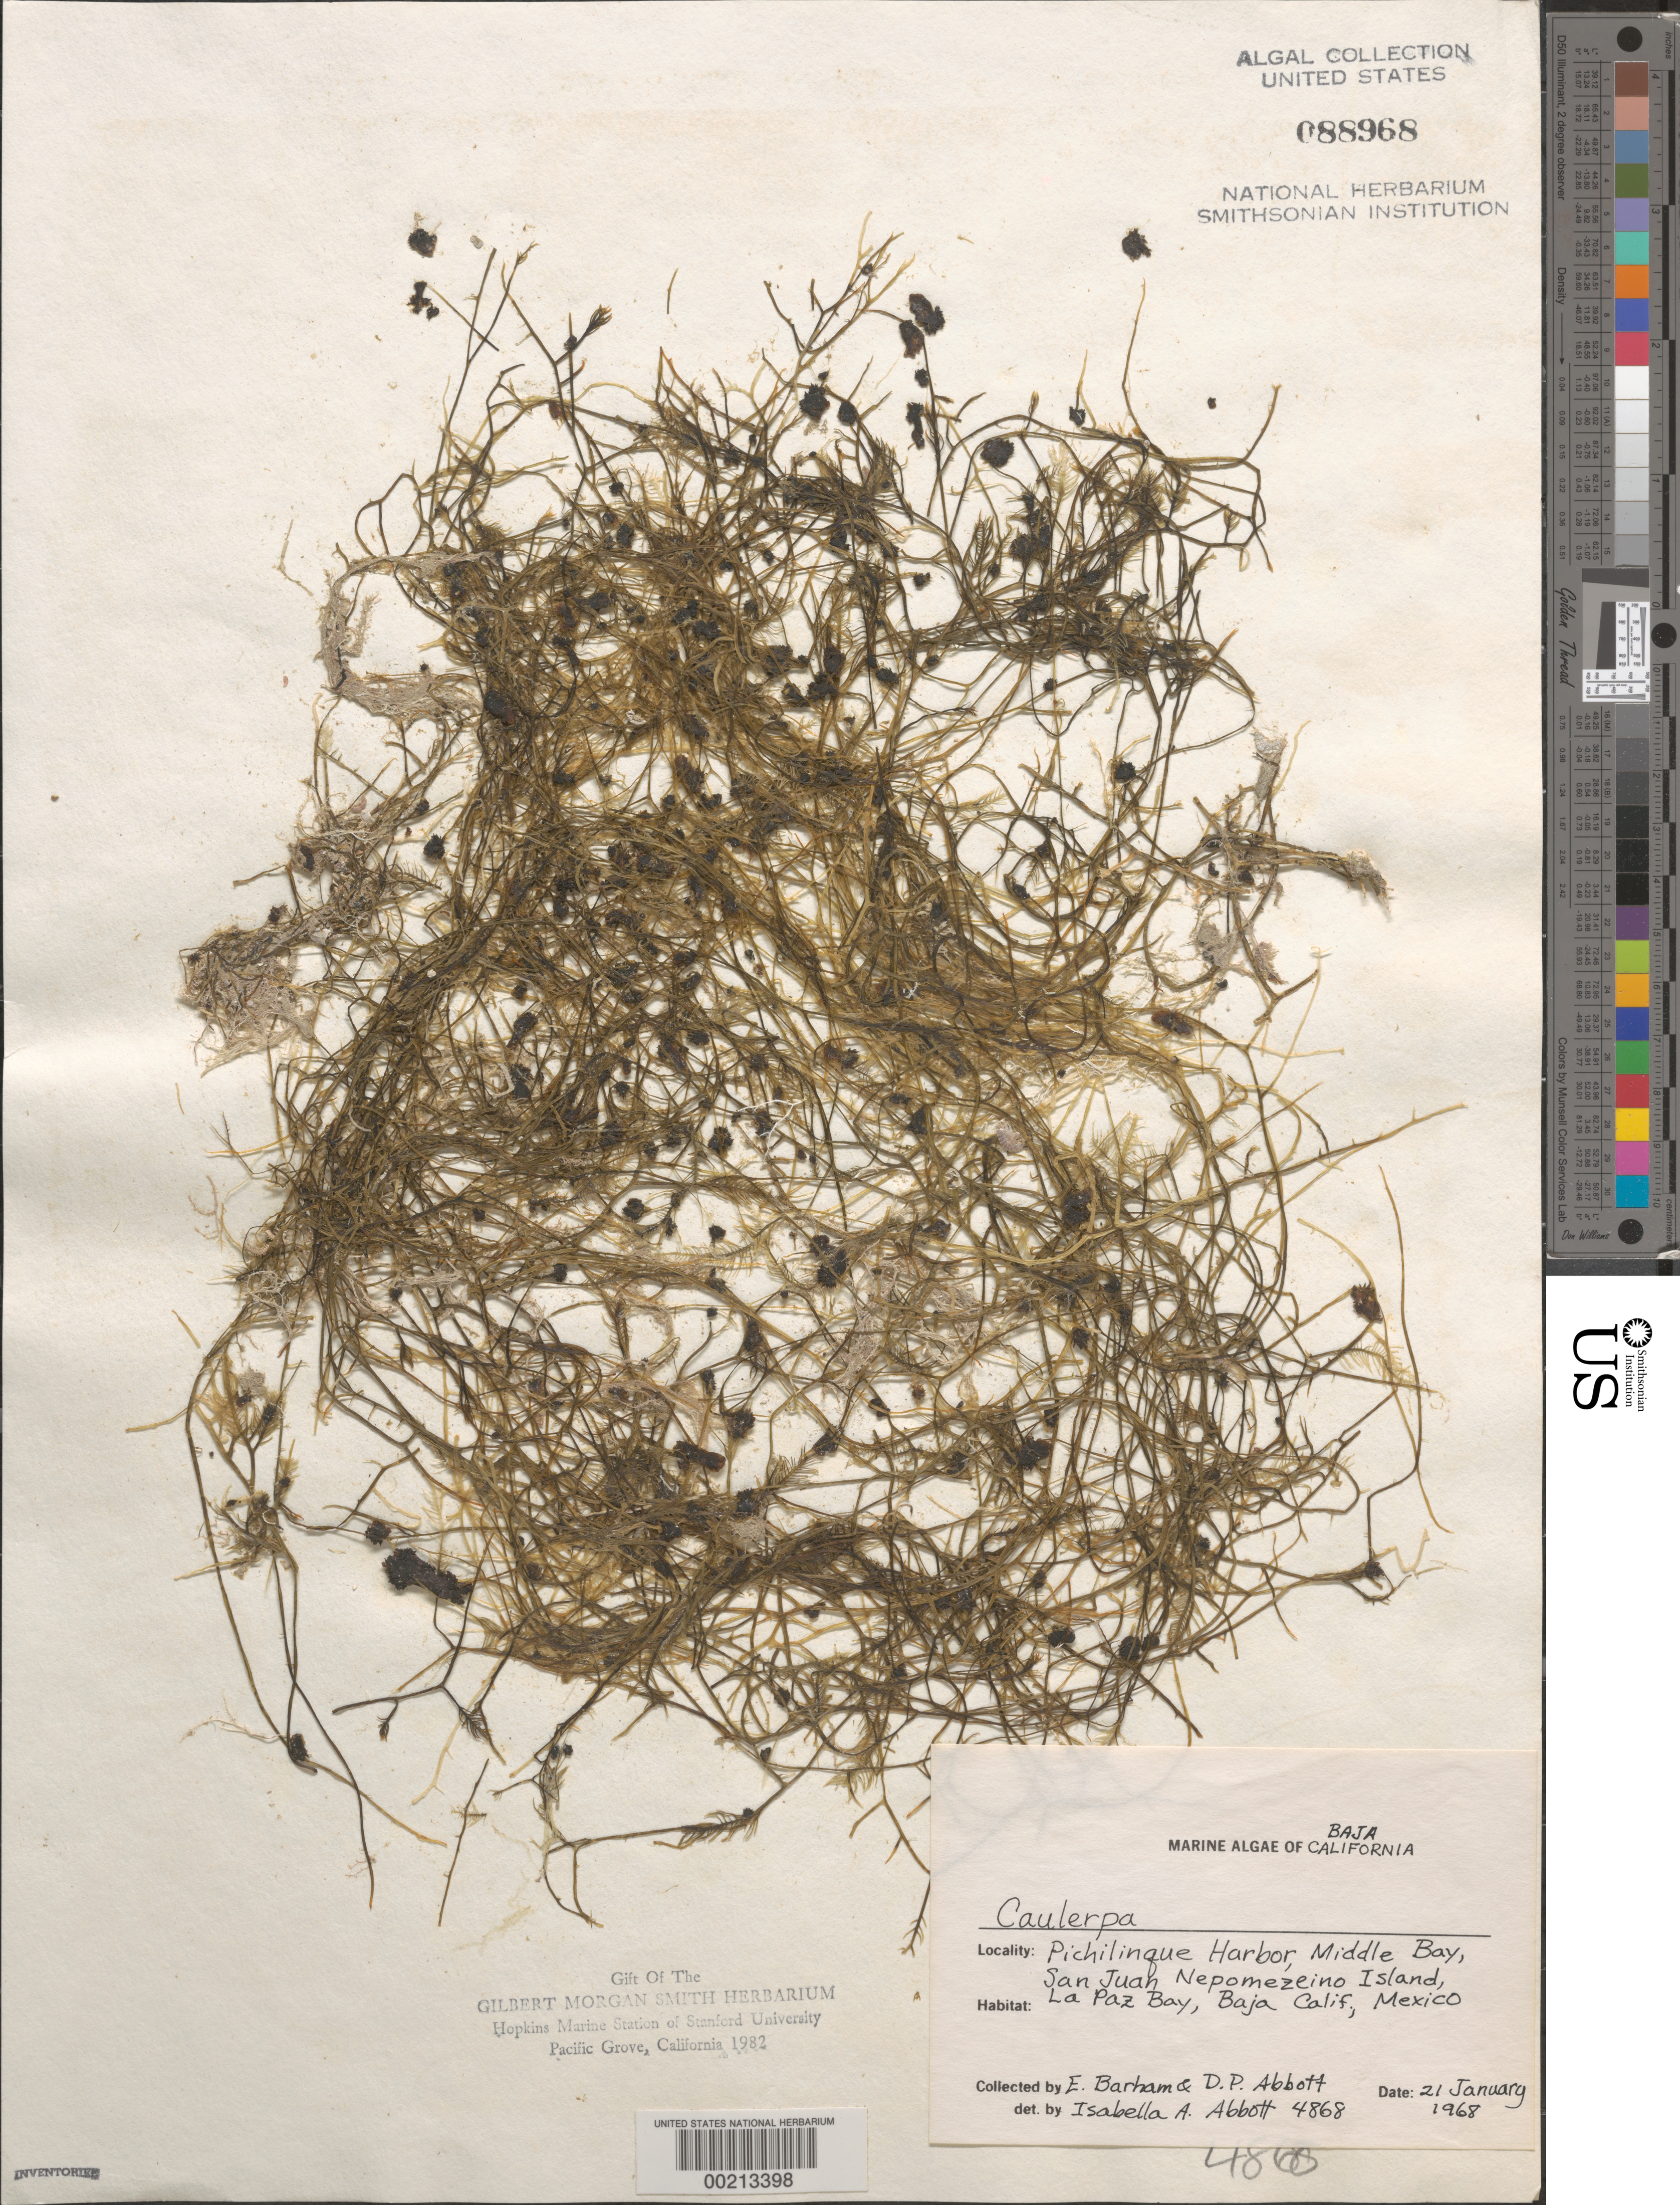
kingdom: Plantae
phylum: Chlorophyta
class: Ulvophyceae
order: Bryopsidales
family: Caulerpaceae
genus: Caulerpa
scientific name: Caulerpa sp.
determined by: Abbott, Isabella A.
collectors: E. Barham & D. P. Abbott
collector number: IAA 4868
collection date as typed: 21 Jan 1968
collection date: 1968-01-21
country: Mexico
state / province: Baja California Sur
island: Isla San Juan Nepomezeino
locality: Bahia de La Paz, Middle Bay, Pichilinque Harbor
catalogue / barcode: US 88968